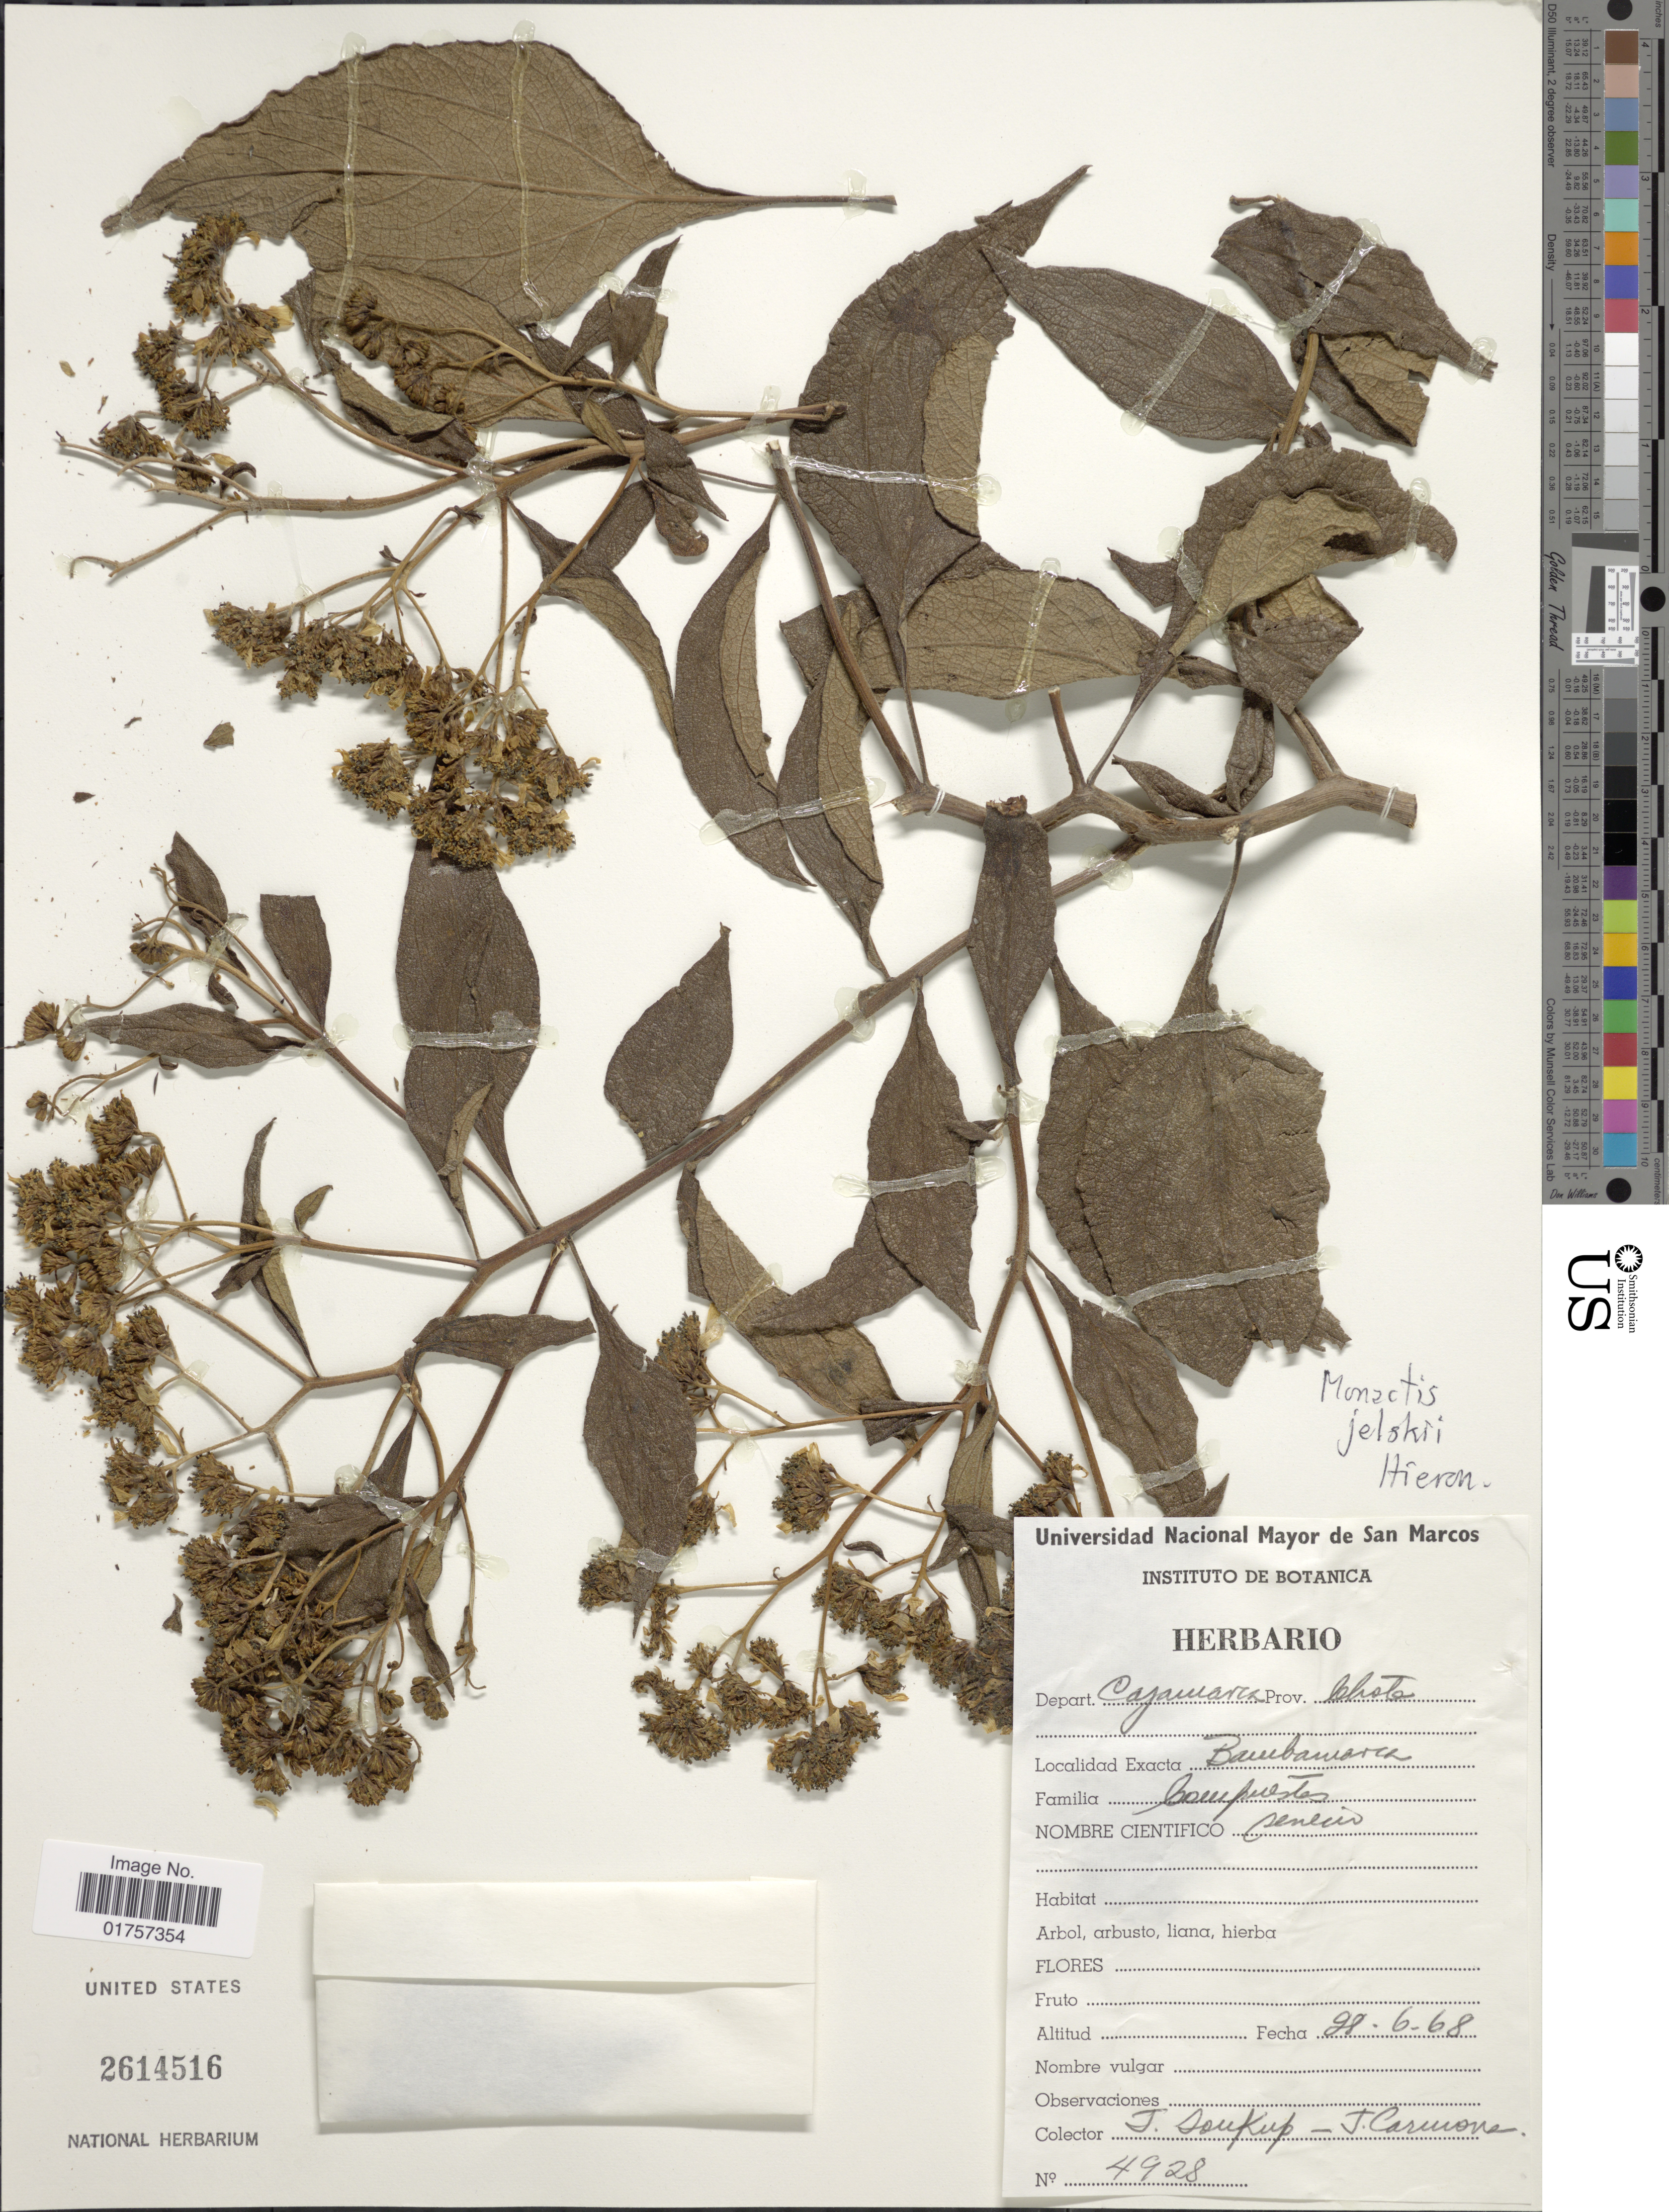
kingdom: Plantae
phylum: Tracheophyta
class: Magnoliopsida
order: Asterales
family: Asteraceae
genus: Monactis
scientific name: Monactis jelskii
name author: Hieron.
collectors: J. Soukup & F. Carmona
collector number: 4928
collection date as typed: Transcribed d/m/y: 28/6/68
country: Peru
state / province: Cajamarca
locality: Prov. Chiste. Bambamarca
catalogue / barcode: US 2614516